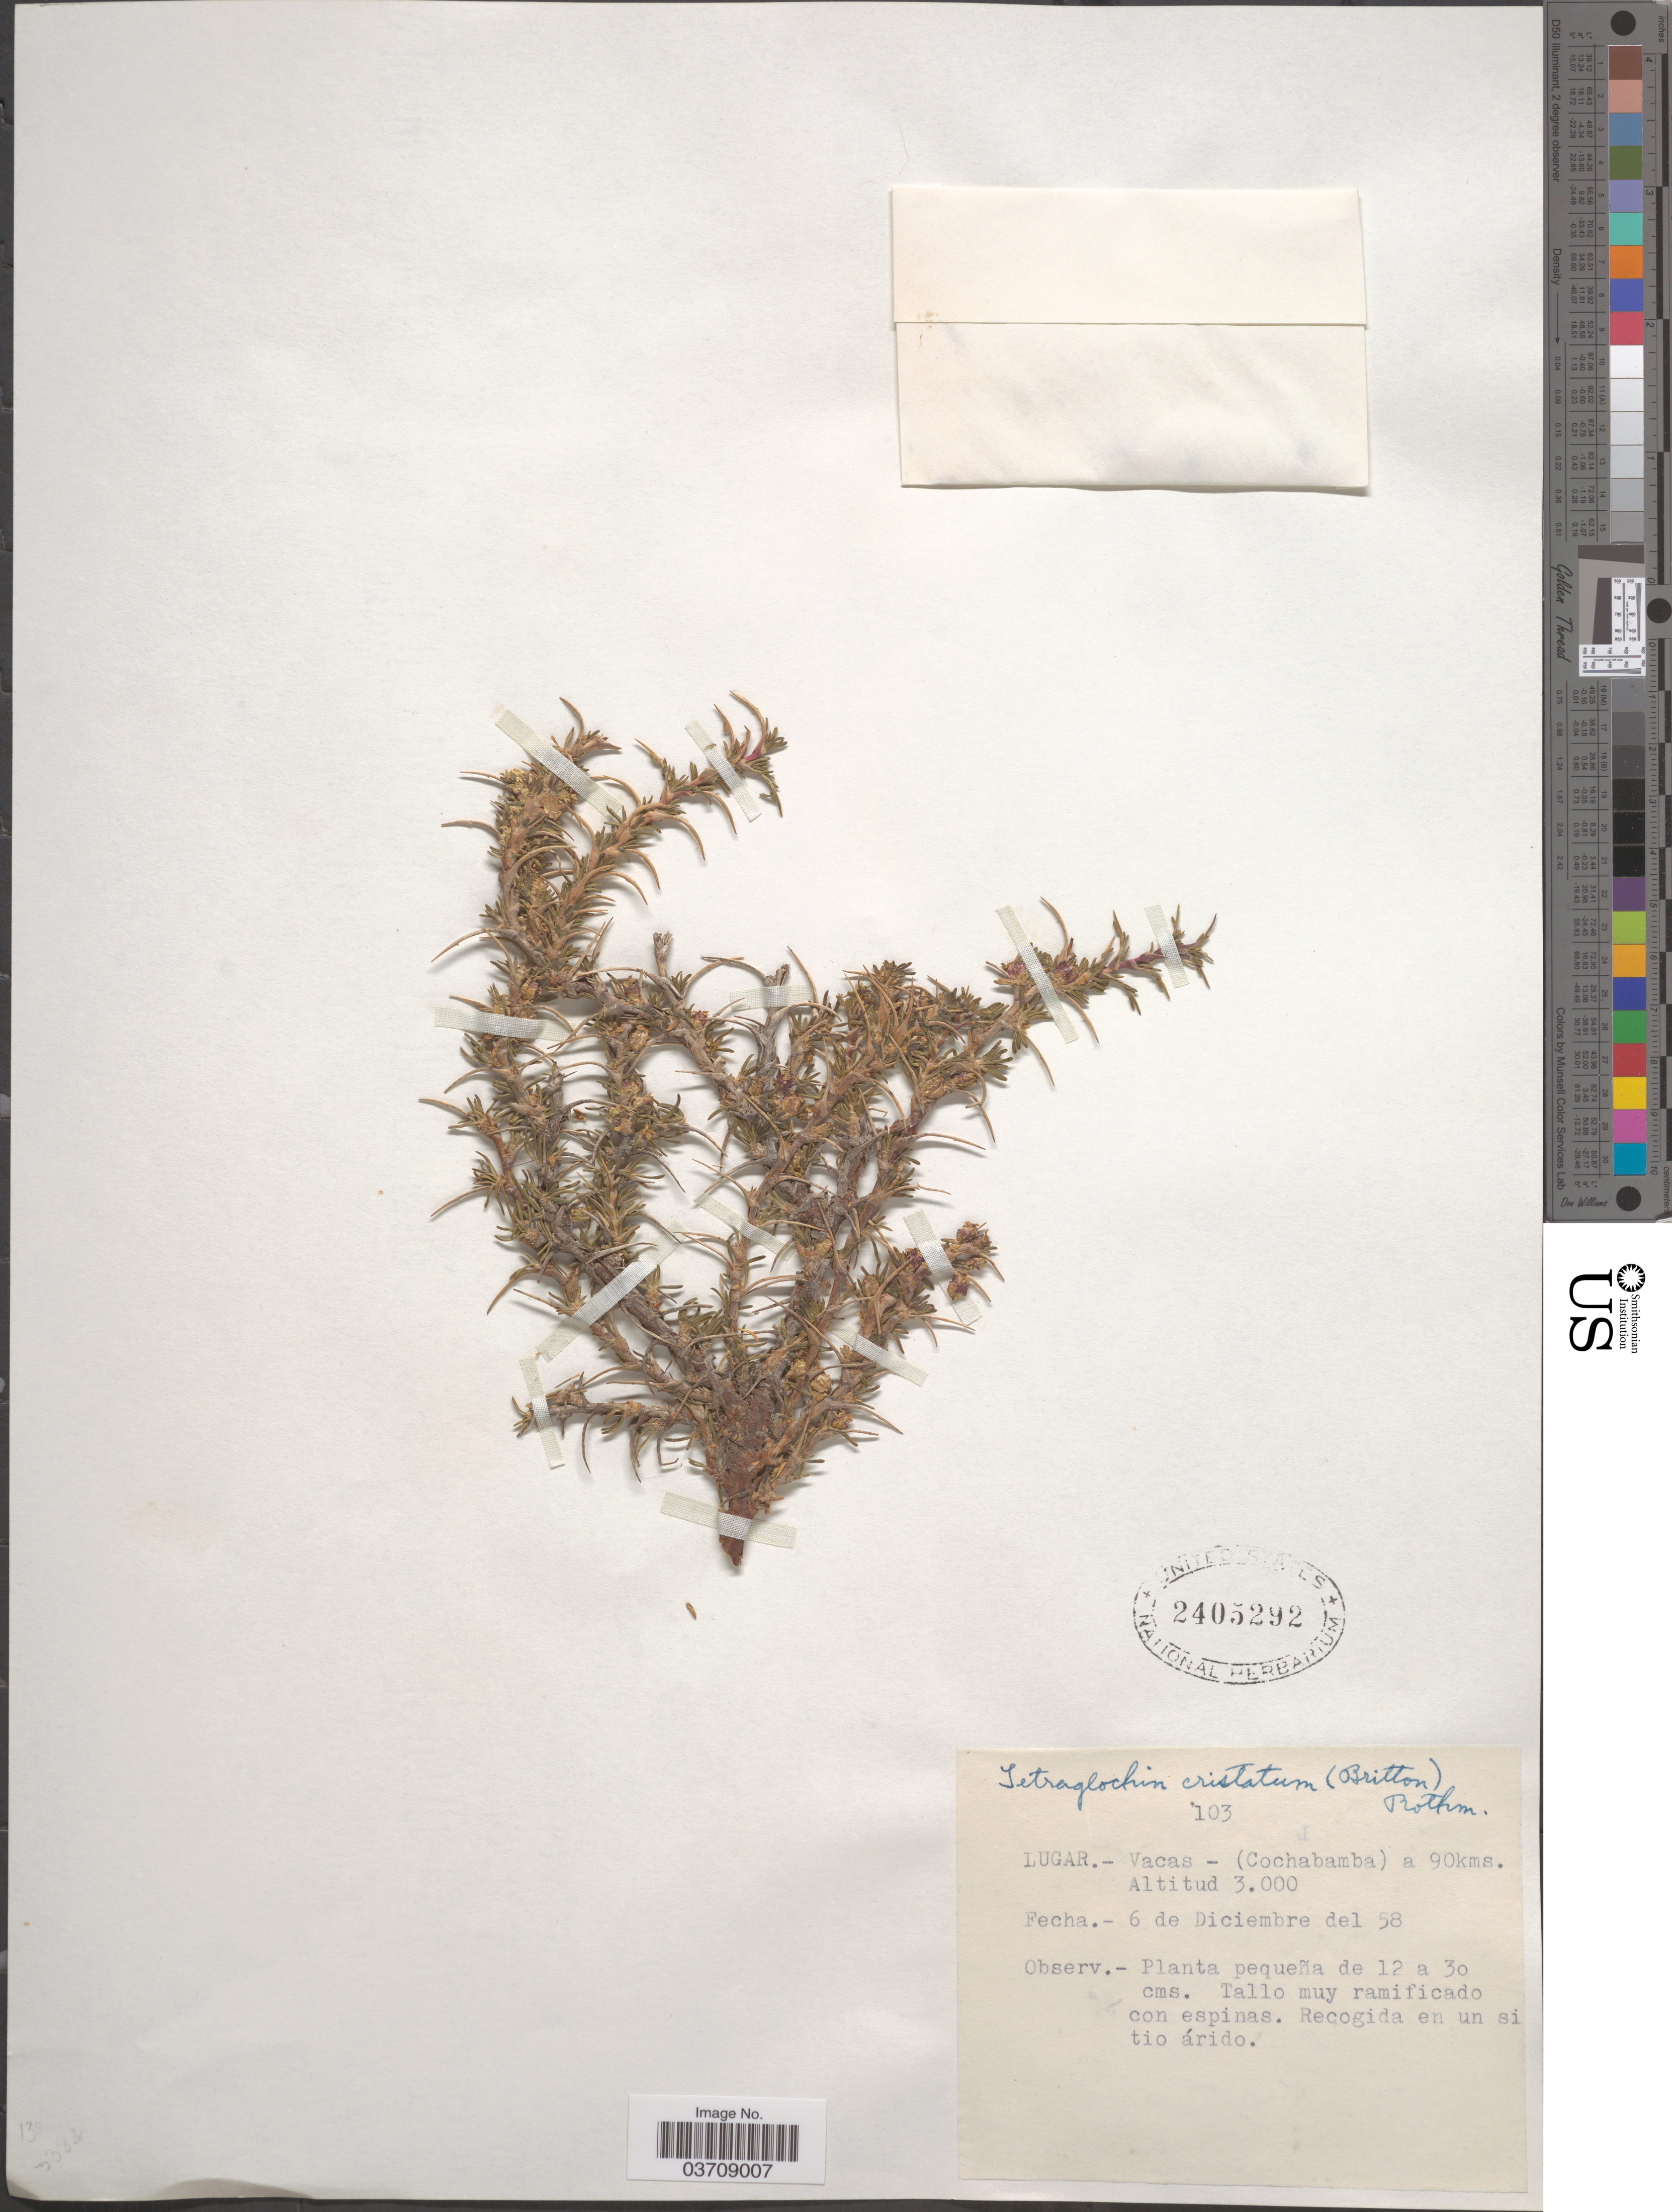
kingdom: Plantae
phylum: Tracheophyta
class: Magnoliopsida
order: Rosales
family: Rosaceae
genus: Tetraglochin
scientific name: Tetraglochin cristatum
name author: Rothm.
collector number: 103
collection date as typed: Transcribed d/m/y: 6/12/58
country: Bolivia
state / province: Cochabamba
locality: Vacas - a 90kms.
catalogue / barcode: US 2405292